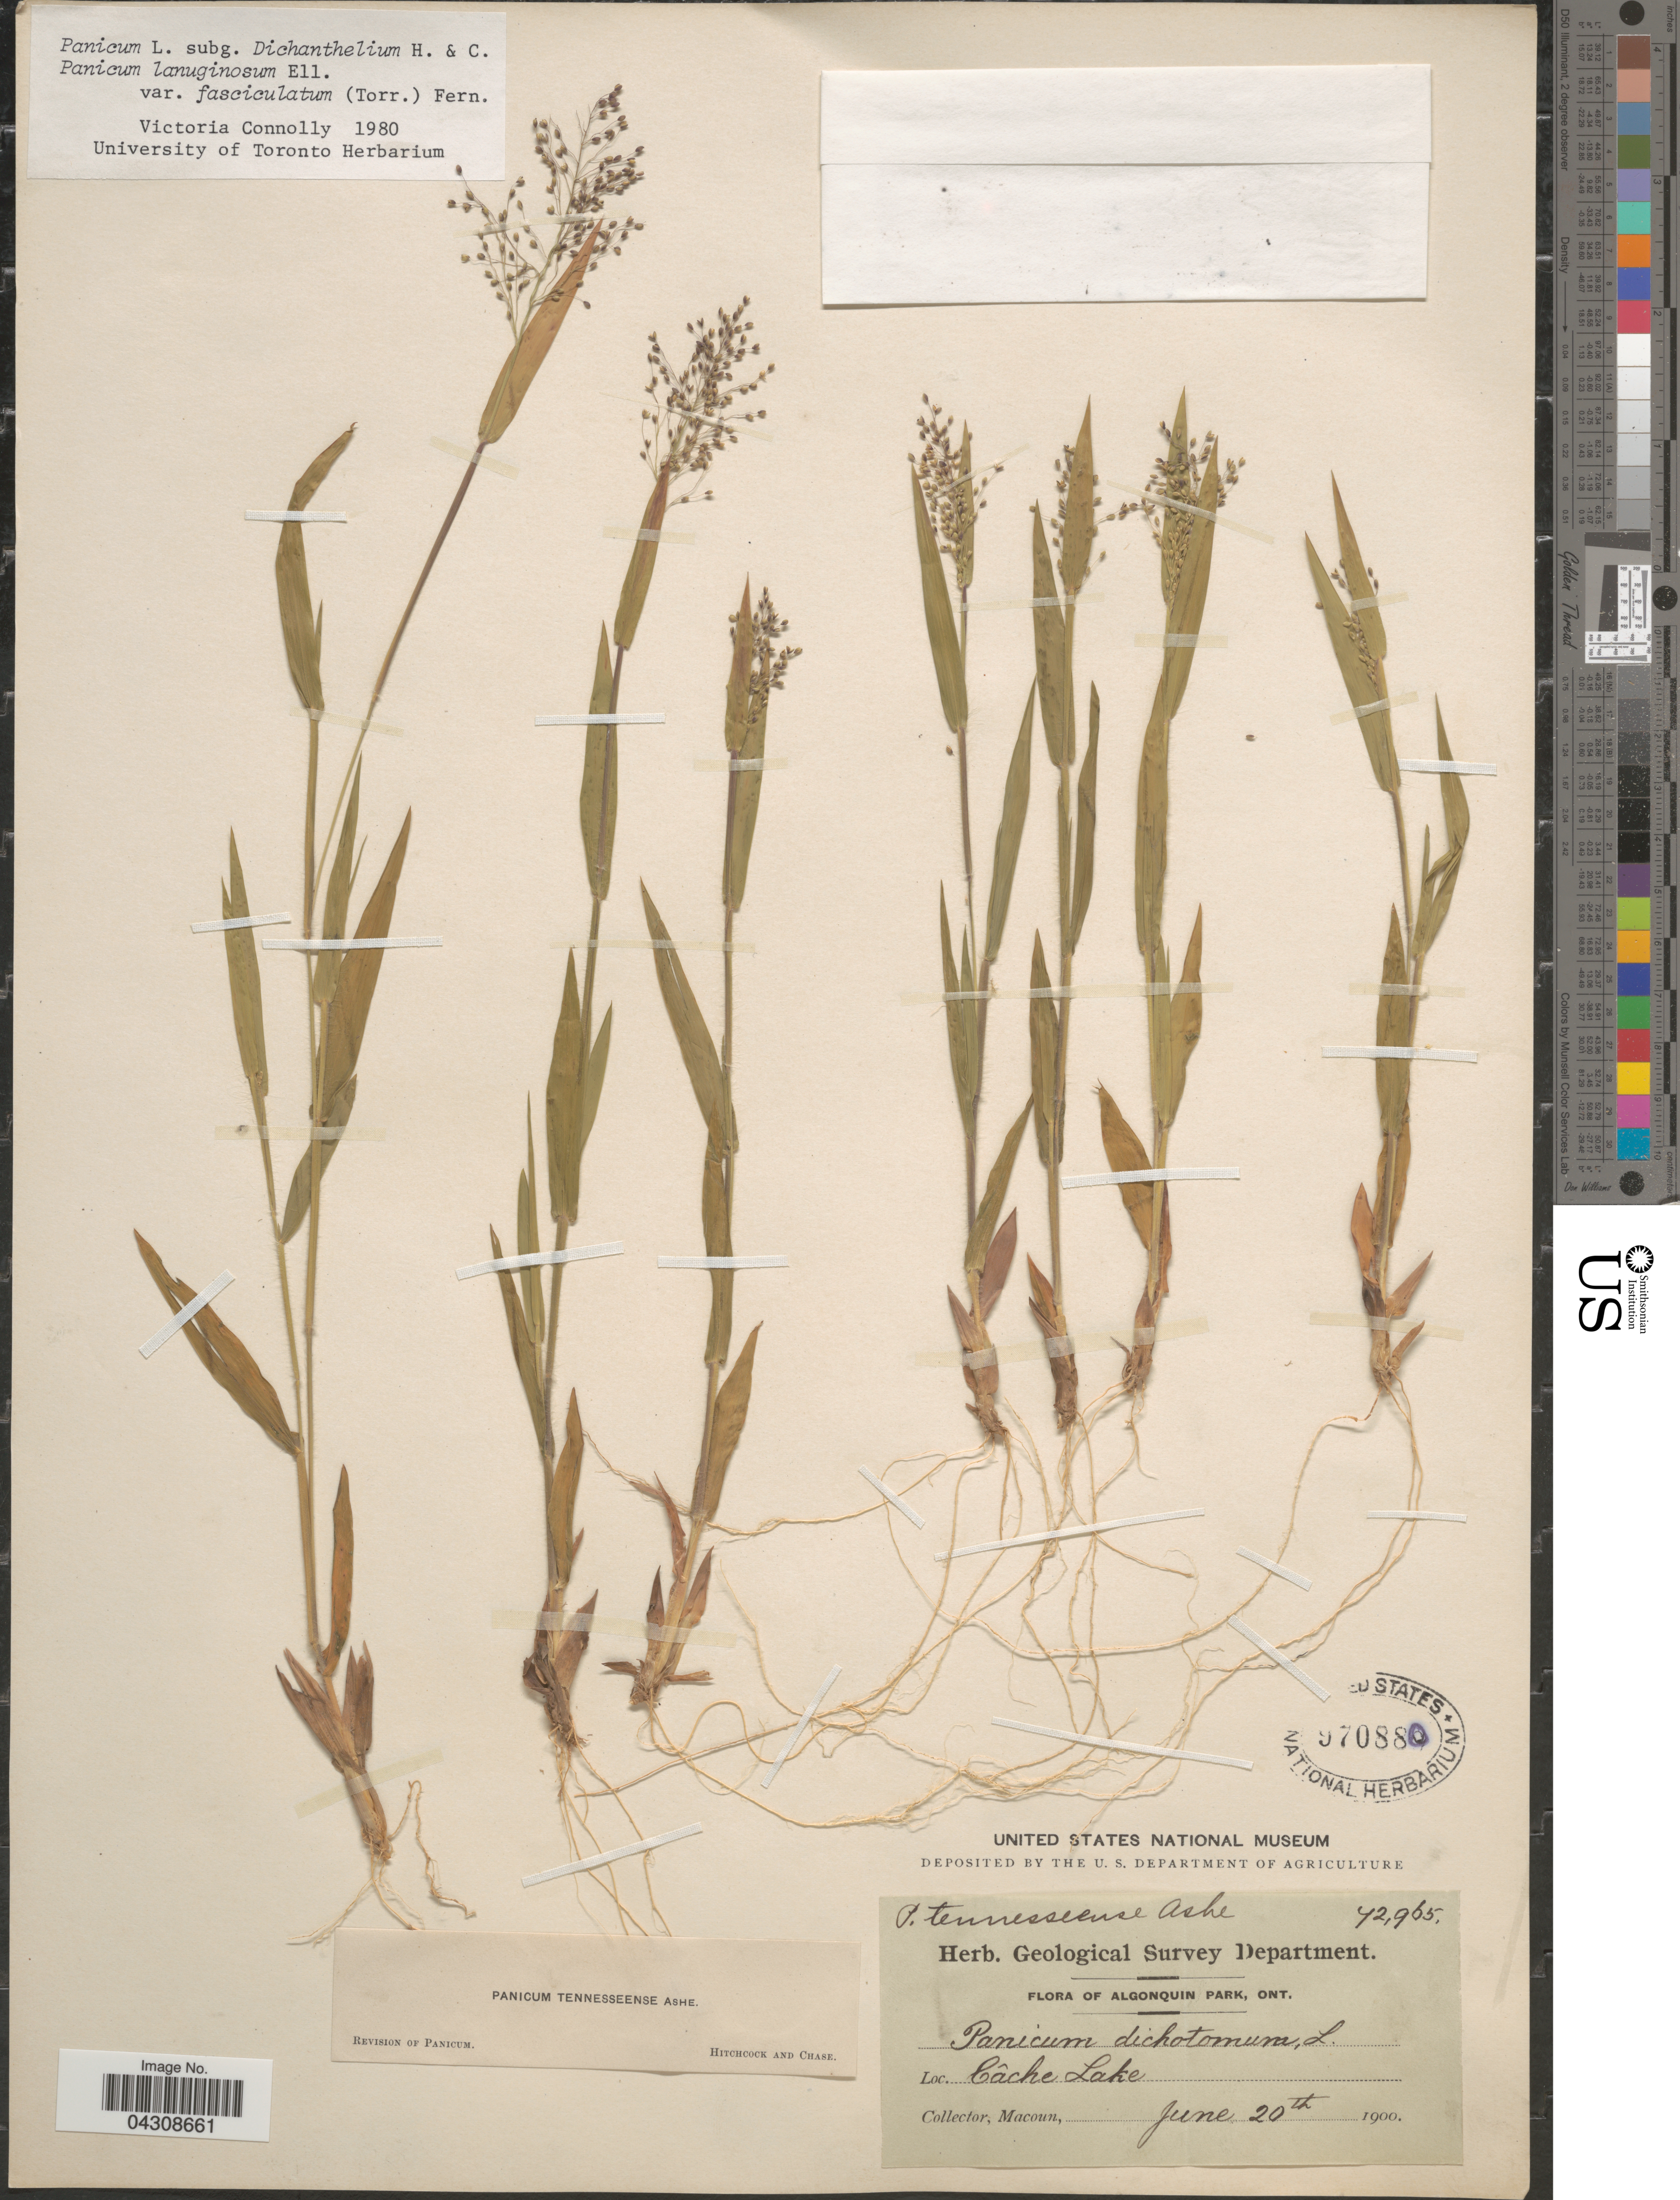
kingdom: Plantae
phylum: Tracheophyta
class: Liliopsida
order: Poales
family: Poaceae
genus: Dichanthelium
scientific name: Dichanthelium acuminatum var. acuminatum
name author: (Sw.) Gould & C.A. Clark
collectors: -- Macoun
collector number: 42965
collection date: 1900-06-20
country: Canada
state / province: Ontario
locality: Geological Survey Department. Algonquin Park. Câche Lake.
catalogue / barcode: US 970880